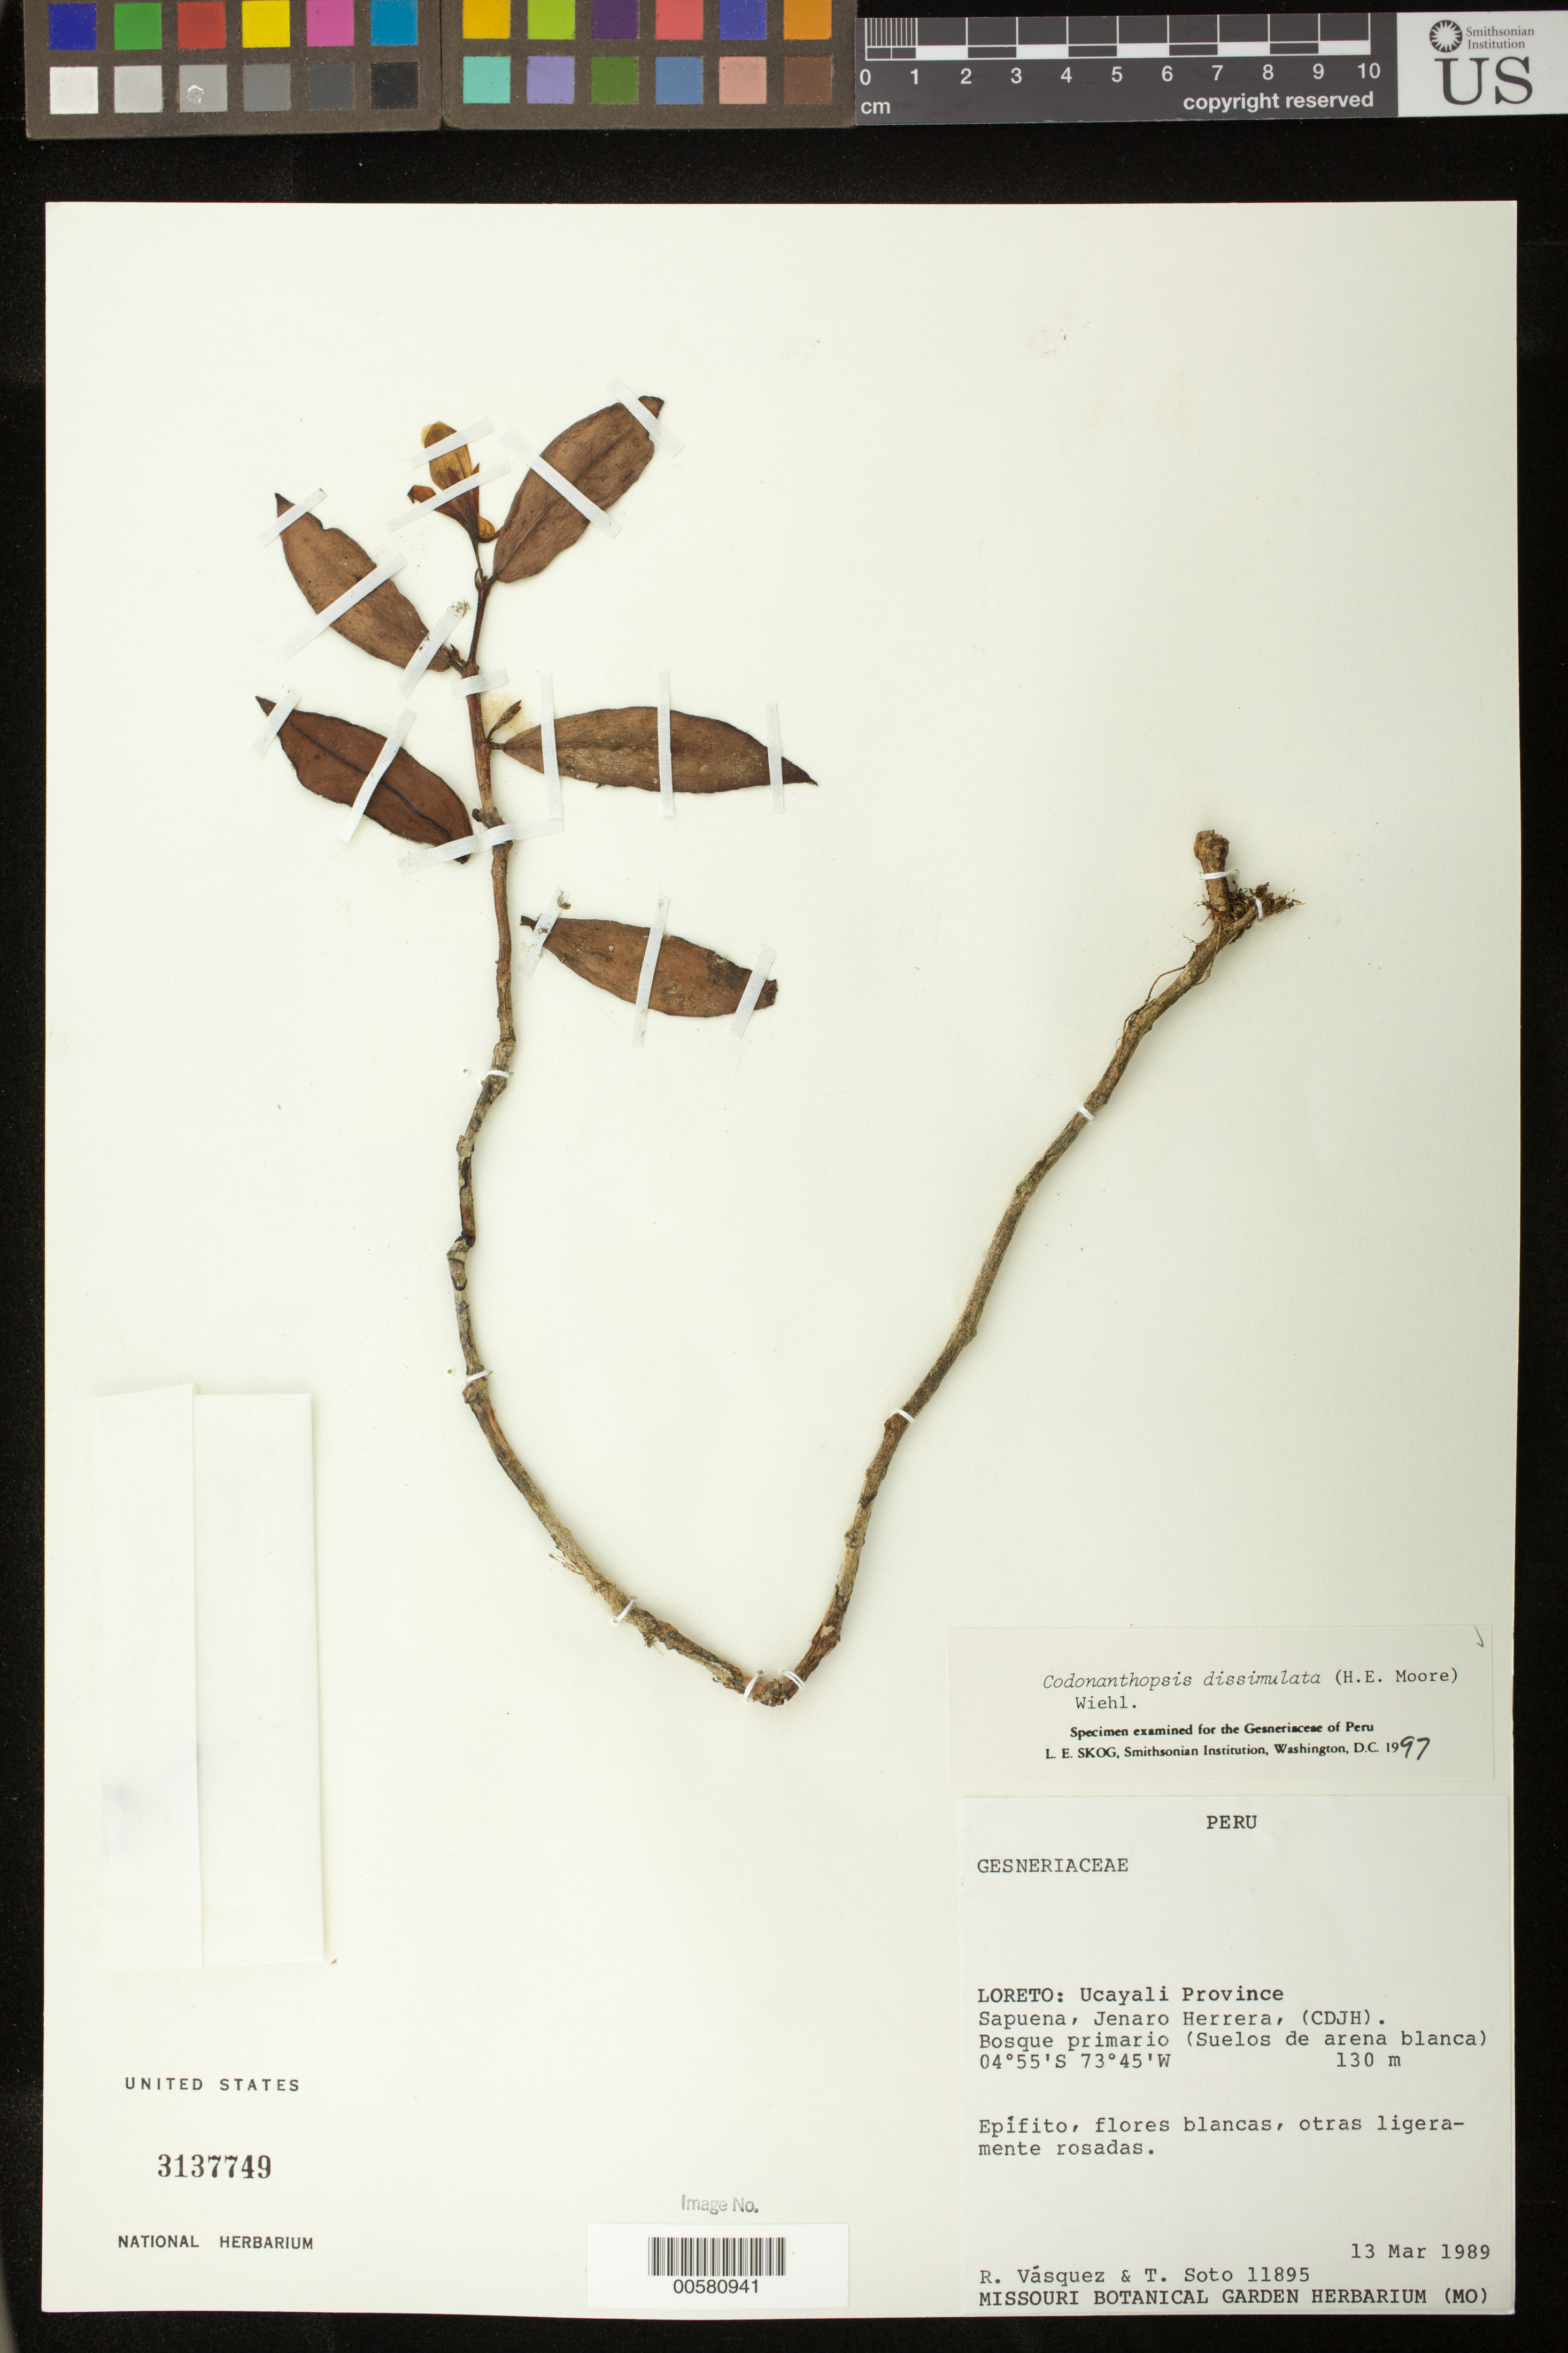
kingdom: Plantae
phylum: Tracheophyta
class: Magnoliopsida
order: Lamiales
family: Gesneriaceae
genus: Codonanthopsis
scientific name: Codonanthopsis dissimulata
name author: (H.E. Moore) Wiehler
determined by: Skog, Laurence E.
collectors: R. Vásquez & T. Soto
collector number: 11895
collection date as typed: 13 Mar 1989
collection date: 1989-03-13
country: Peru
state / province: Loreto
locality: Prov. Ucayali; Sapuena, Jenaro Herrera (CDJH)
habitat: Bosque primario (suelos de arena blanca)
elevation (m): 130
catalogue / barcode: US 3137749